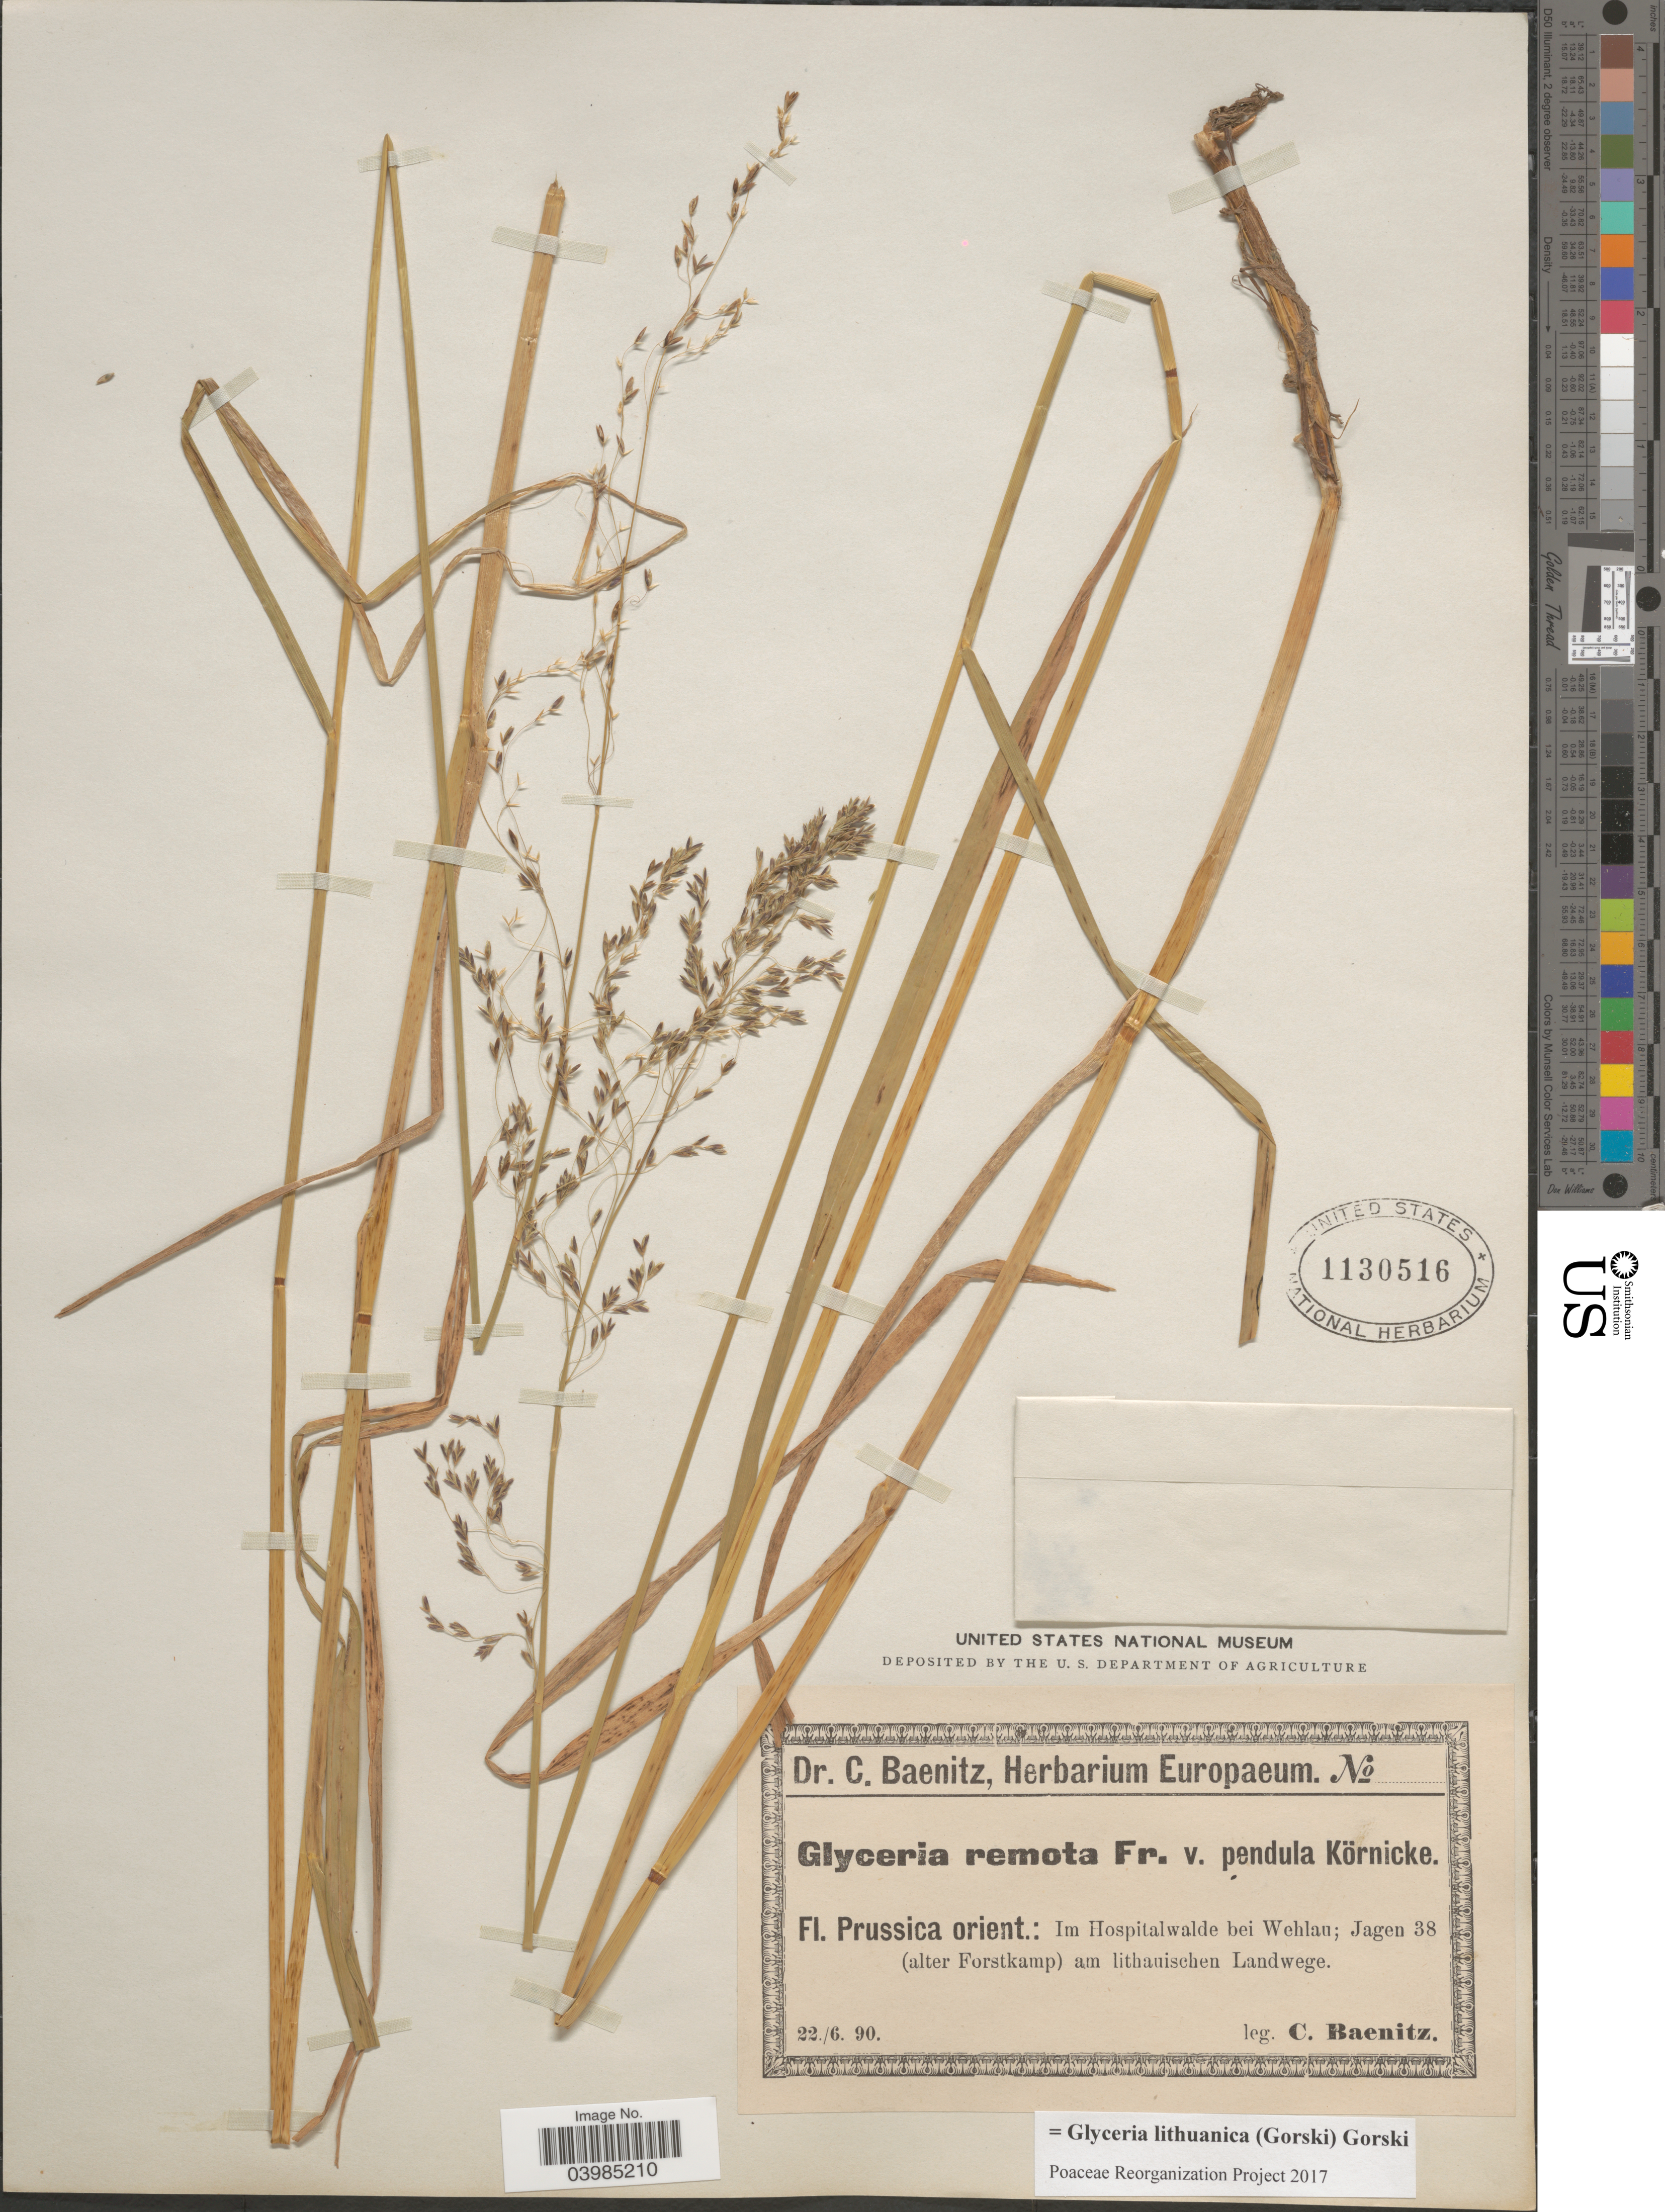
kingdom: Plantae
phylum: Tracheophyta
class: Liliopsida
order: Poales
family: Poaceae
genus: Glyceria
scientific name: Glyceria lithuanica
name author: (Gorski) Gorski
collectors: C. G. Baenitz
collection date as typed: Transcribed d/m/y: 22/6/90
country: Russian Federation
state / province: Kaliningrad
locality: Fl. Prussica Orient.: Im Hospitalwalde bei Wehlan; Jagen 38 (alter Forstkamp) am lithauischen Landwege.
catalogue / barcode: US 1130516